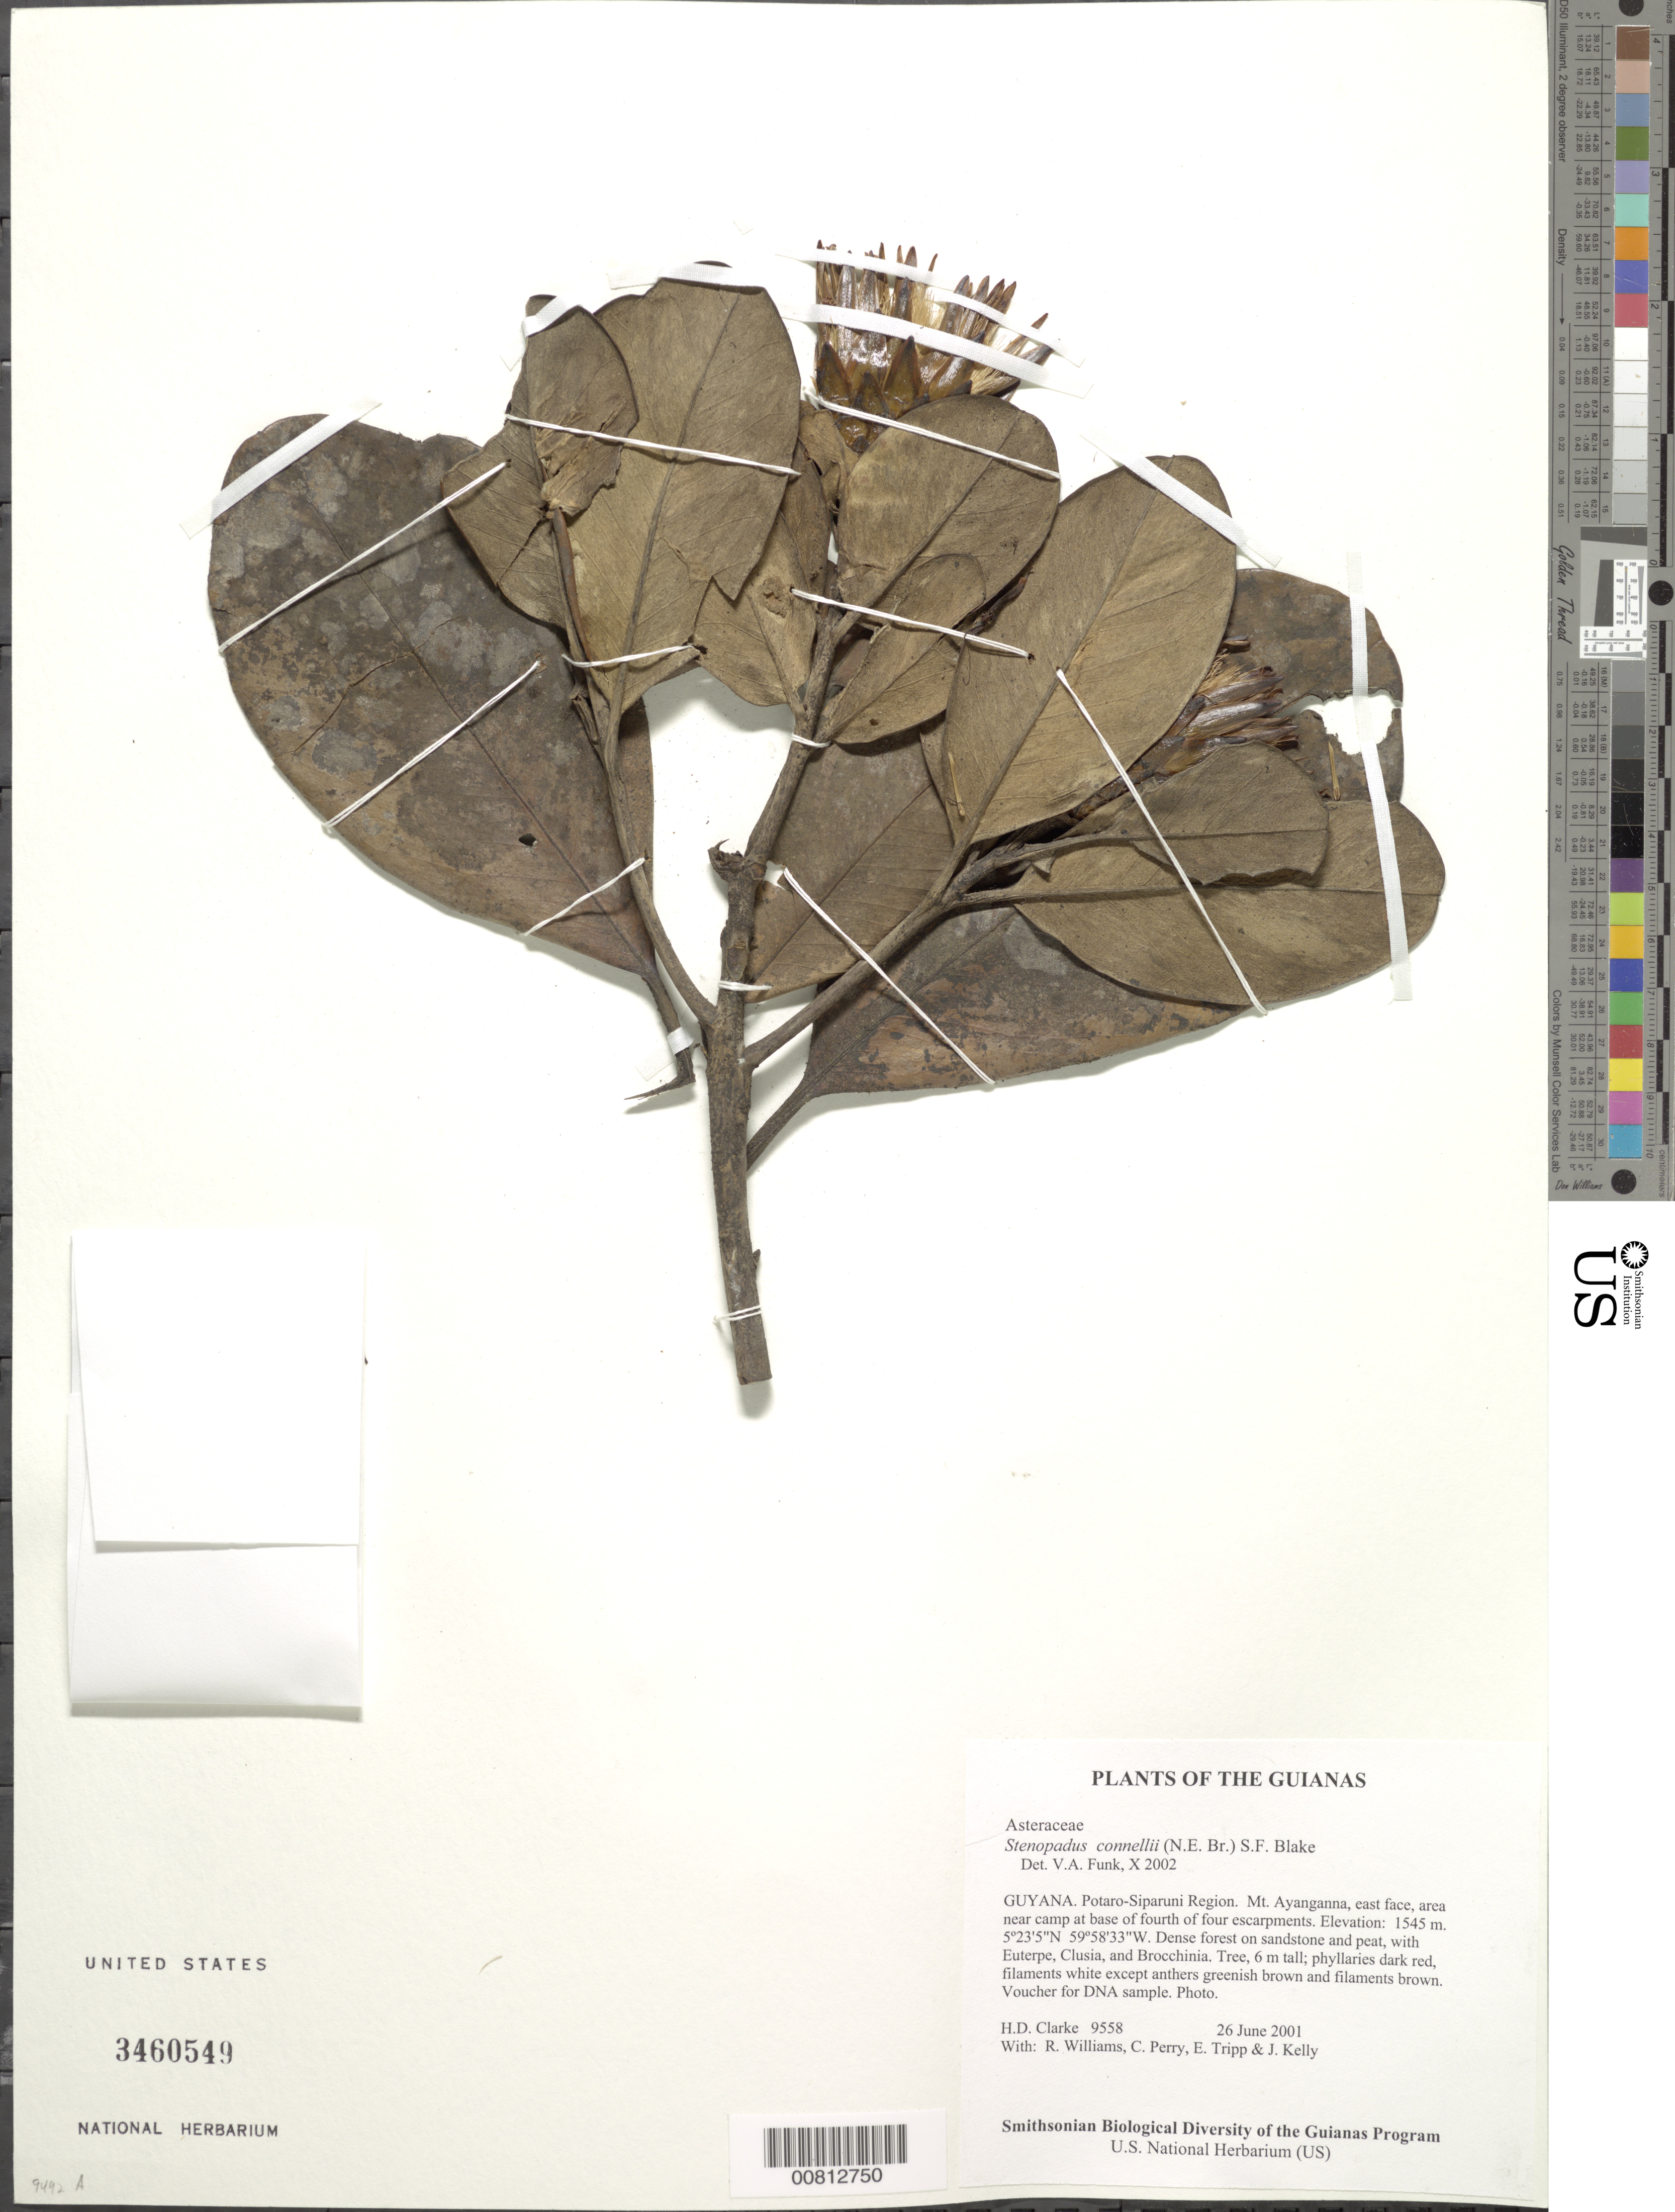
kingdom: Plantae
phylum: Tracheophyta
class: Magnoliopsida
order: Asterales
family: Asteraceae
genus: Stenopadus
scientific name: Stenopadus connellii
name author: (N.E. Br.) S.F. Blake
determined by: Funk, Vicki A., (BOT), Smithsonian Institution - National Museum of Natural History (UNITED STATES)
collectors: H. D. Clarke, R. Williams, C. Perry, E. Tripp & J. Kelly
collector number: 9558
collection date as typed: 26 June 2001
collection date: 2001-06-26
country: Guyana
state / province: Potaro-Siparuni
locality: Mt. Ayanganna, east face, area near camp at base of fourth of four escarpments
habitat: Dense forest on sandstone and peat, with Euterpe, Clusia, and Brocchinia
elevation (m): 1545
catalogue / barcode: US 3460549